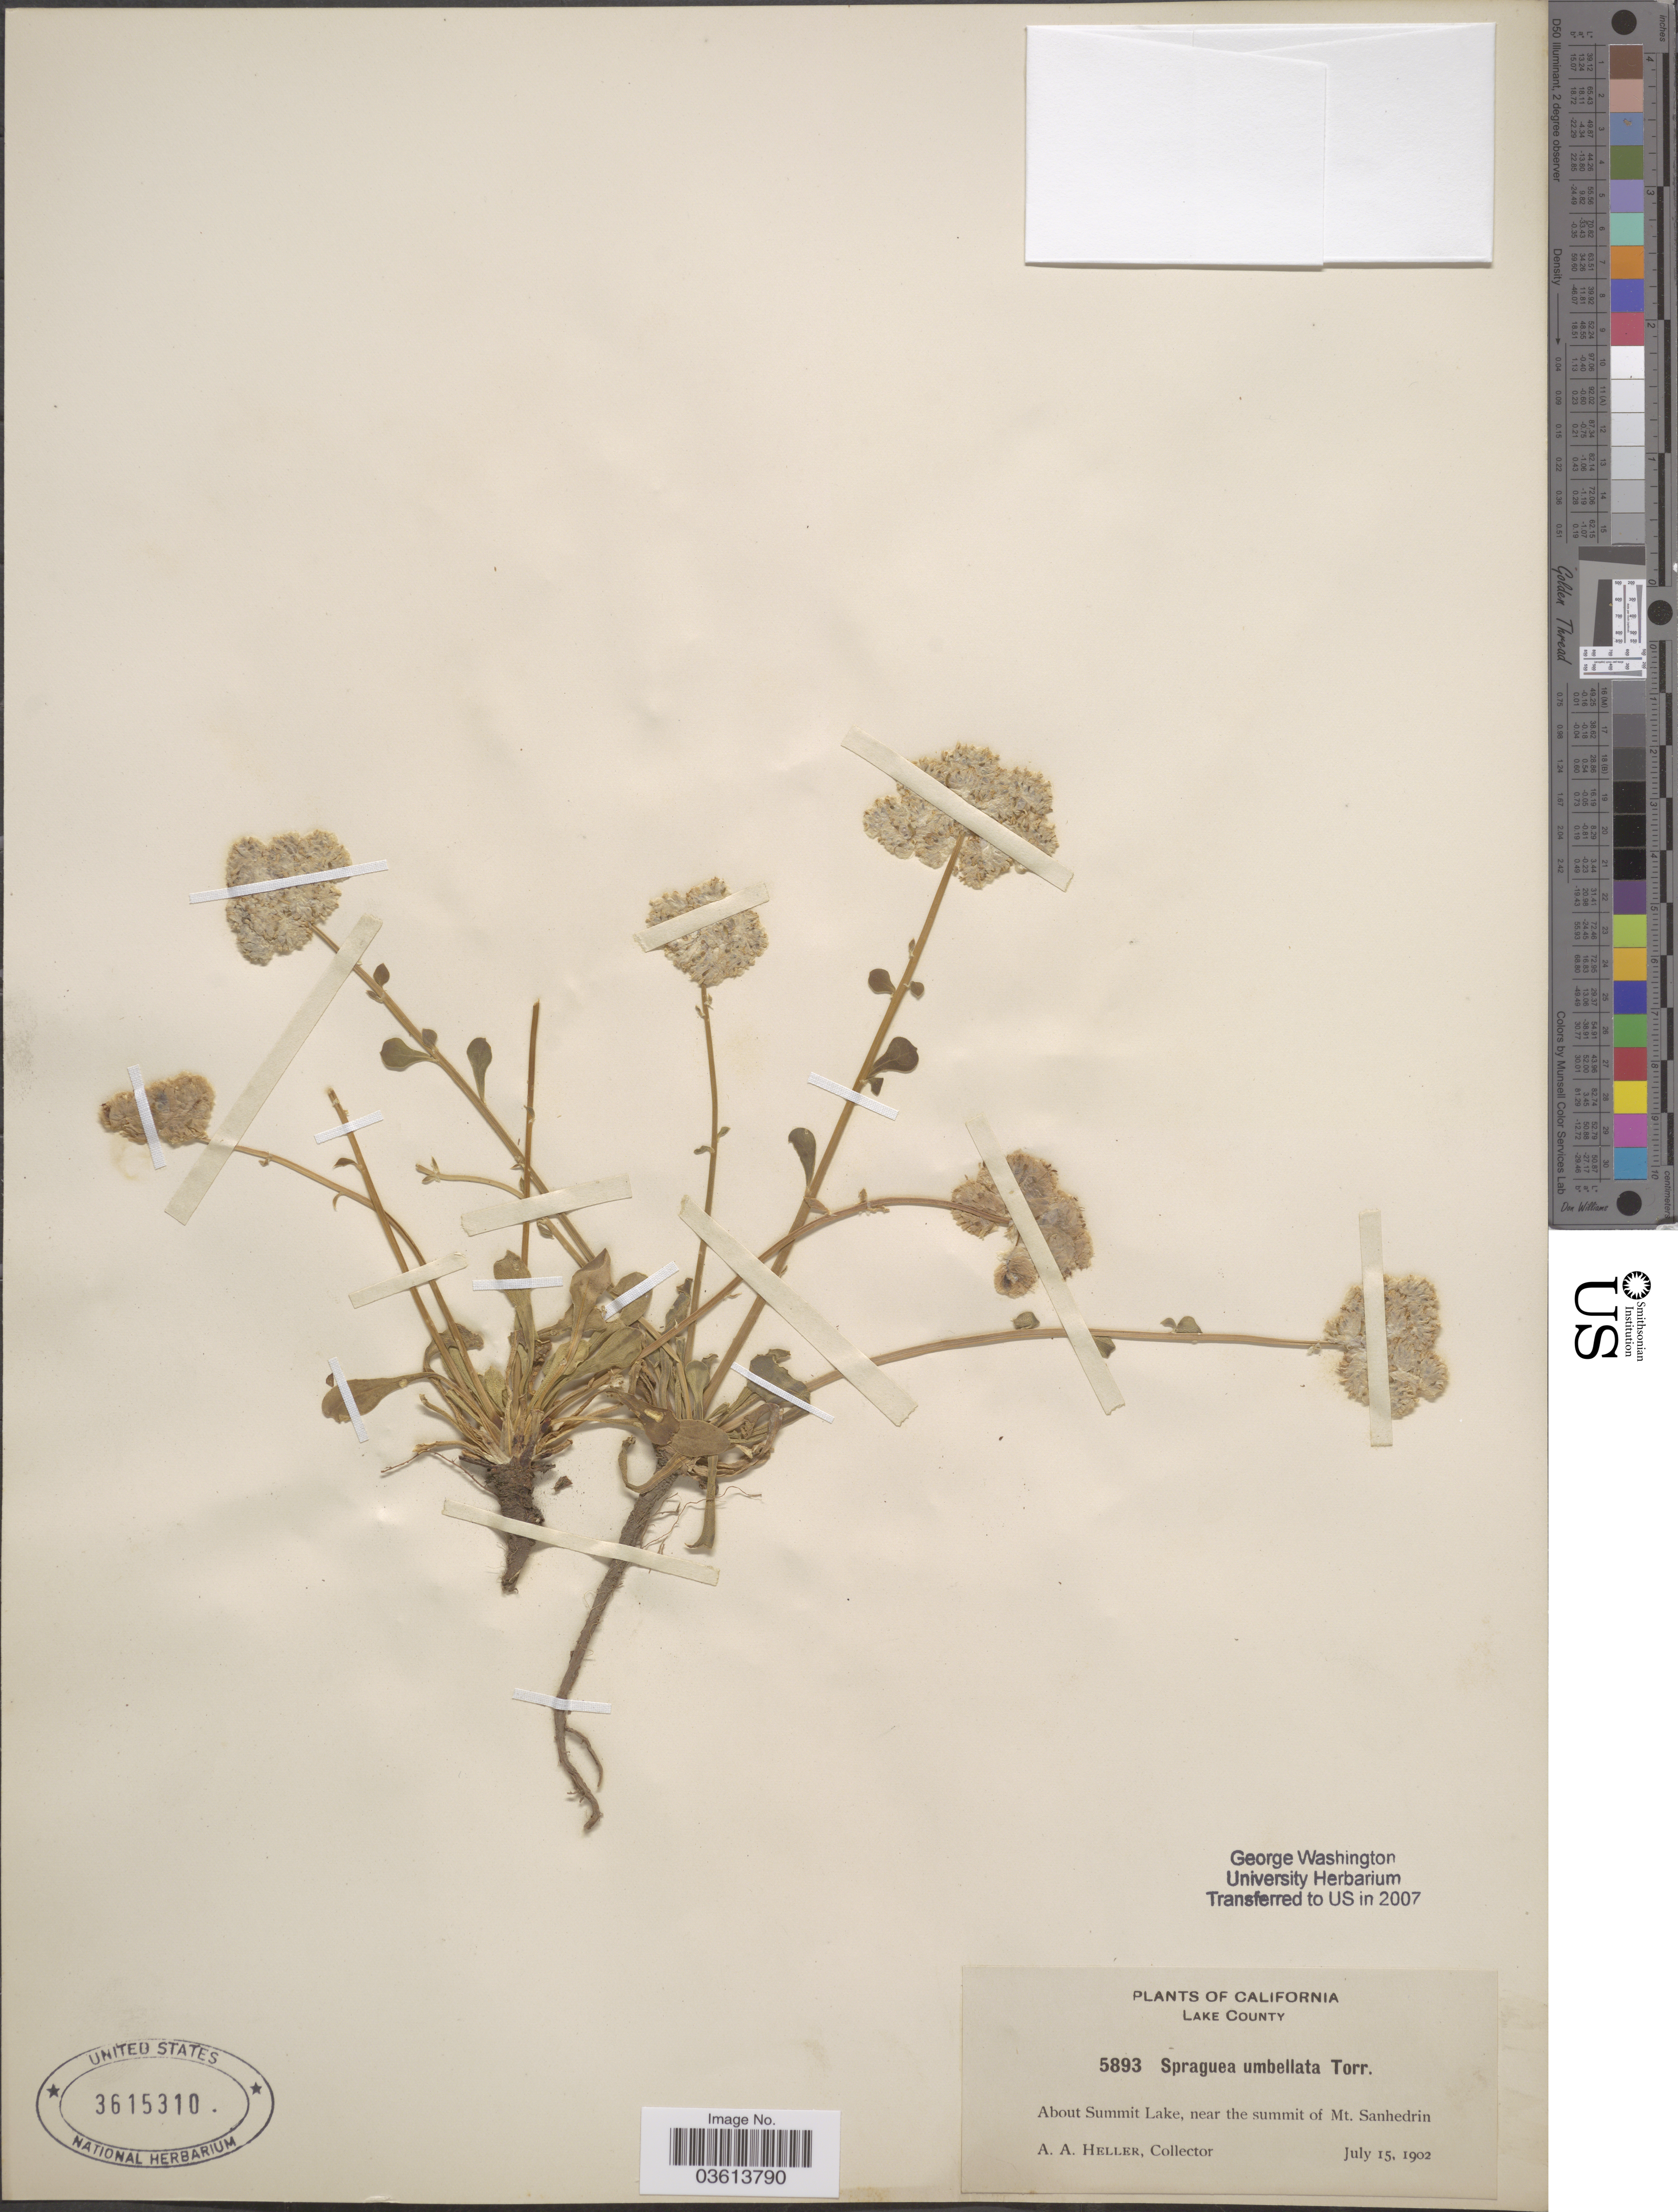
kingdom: Plantae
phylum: Tracheophyta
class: Magnoliopsida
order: Caryophyllales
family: Montiaceae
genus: Calyptridium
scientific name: Calyptridium monospermum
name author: Greene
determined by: Strong, Mark T., (BOT), Smithsonian Institution - National Museum of Natural History (UNITED STATES)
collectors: A. A. Heller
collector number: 5893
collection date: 1902-07-15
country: United States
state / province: California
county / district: Lake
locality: Lake County. About Summit Lake, near the summit of Mt. Sanhedrin.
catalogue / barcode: US 3615310